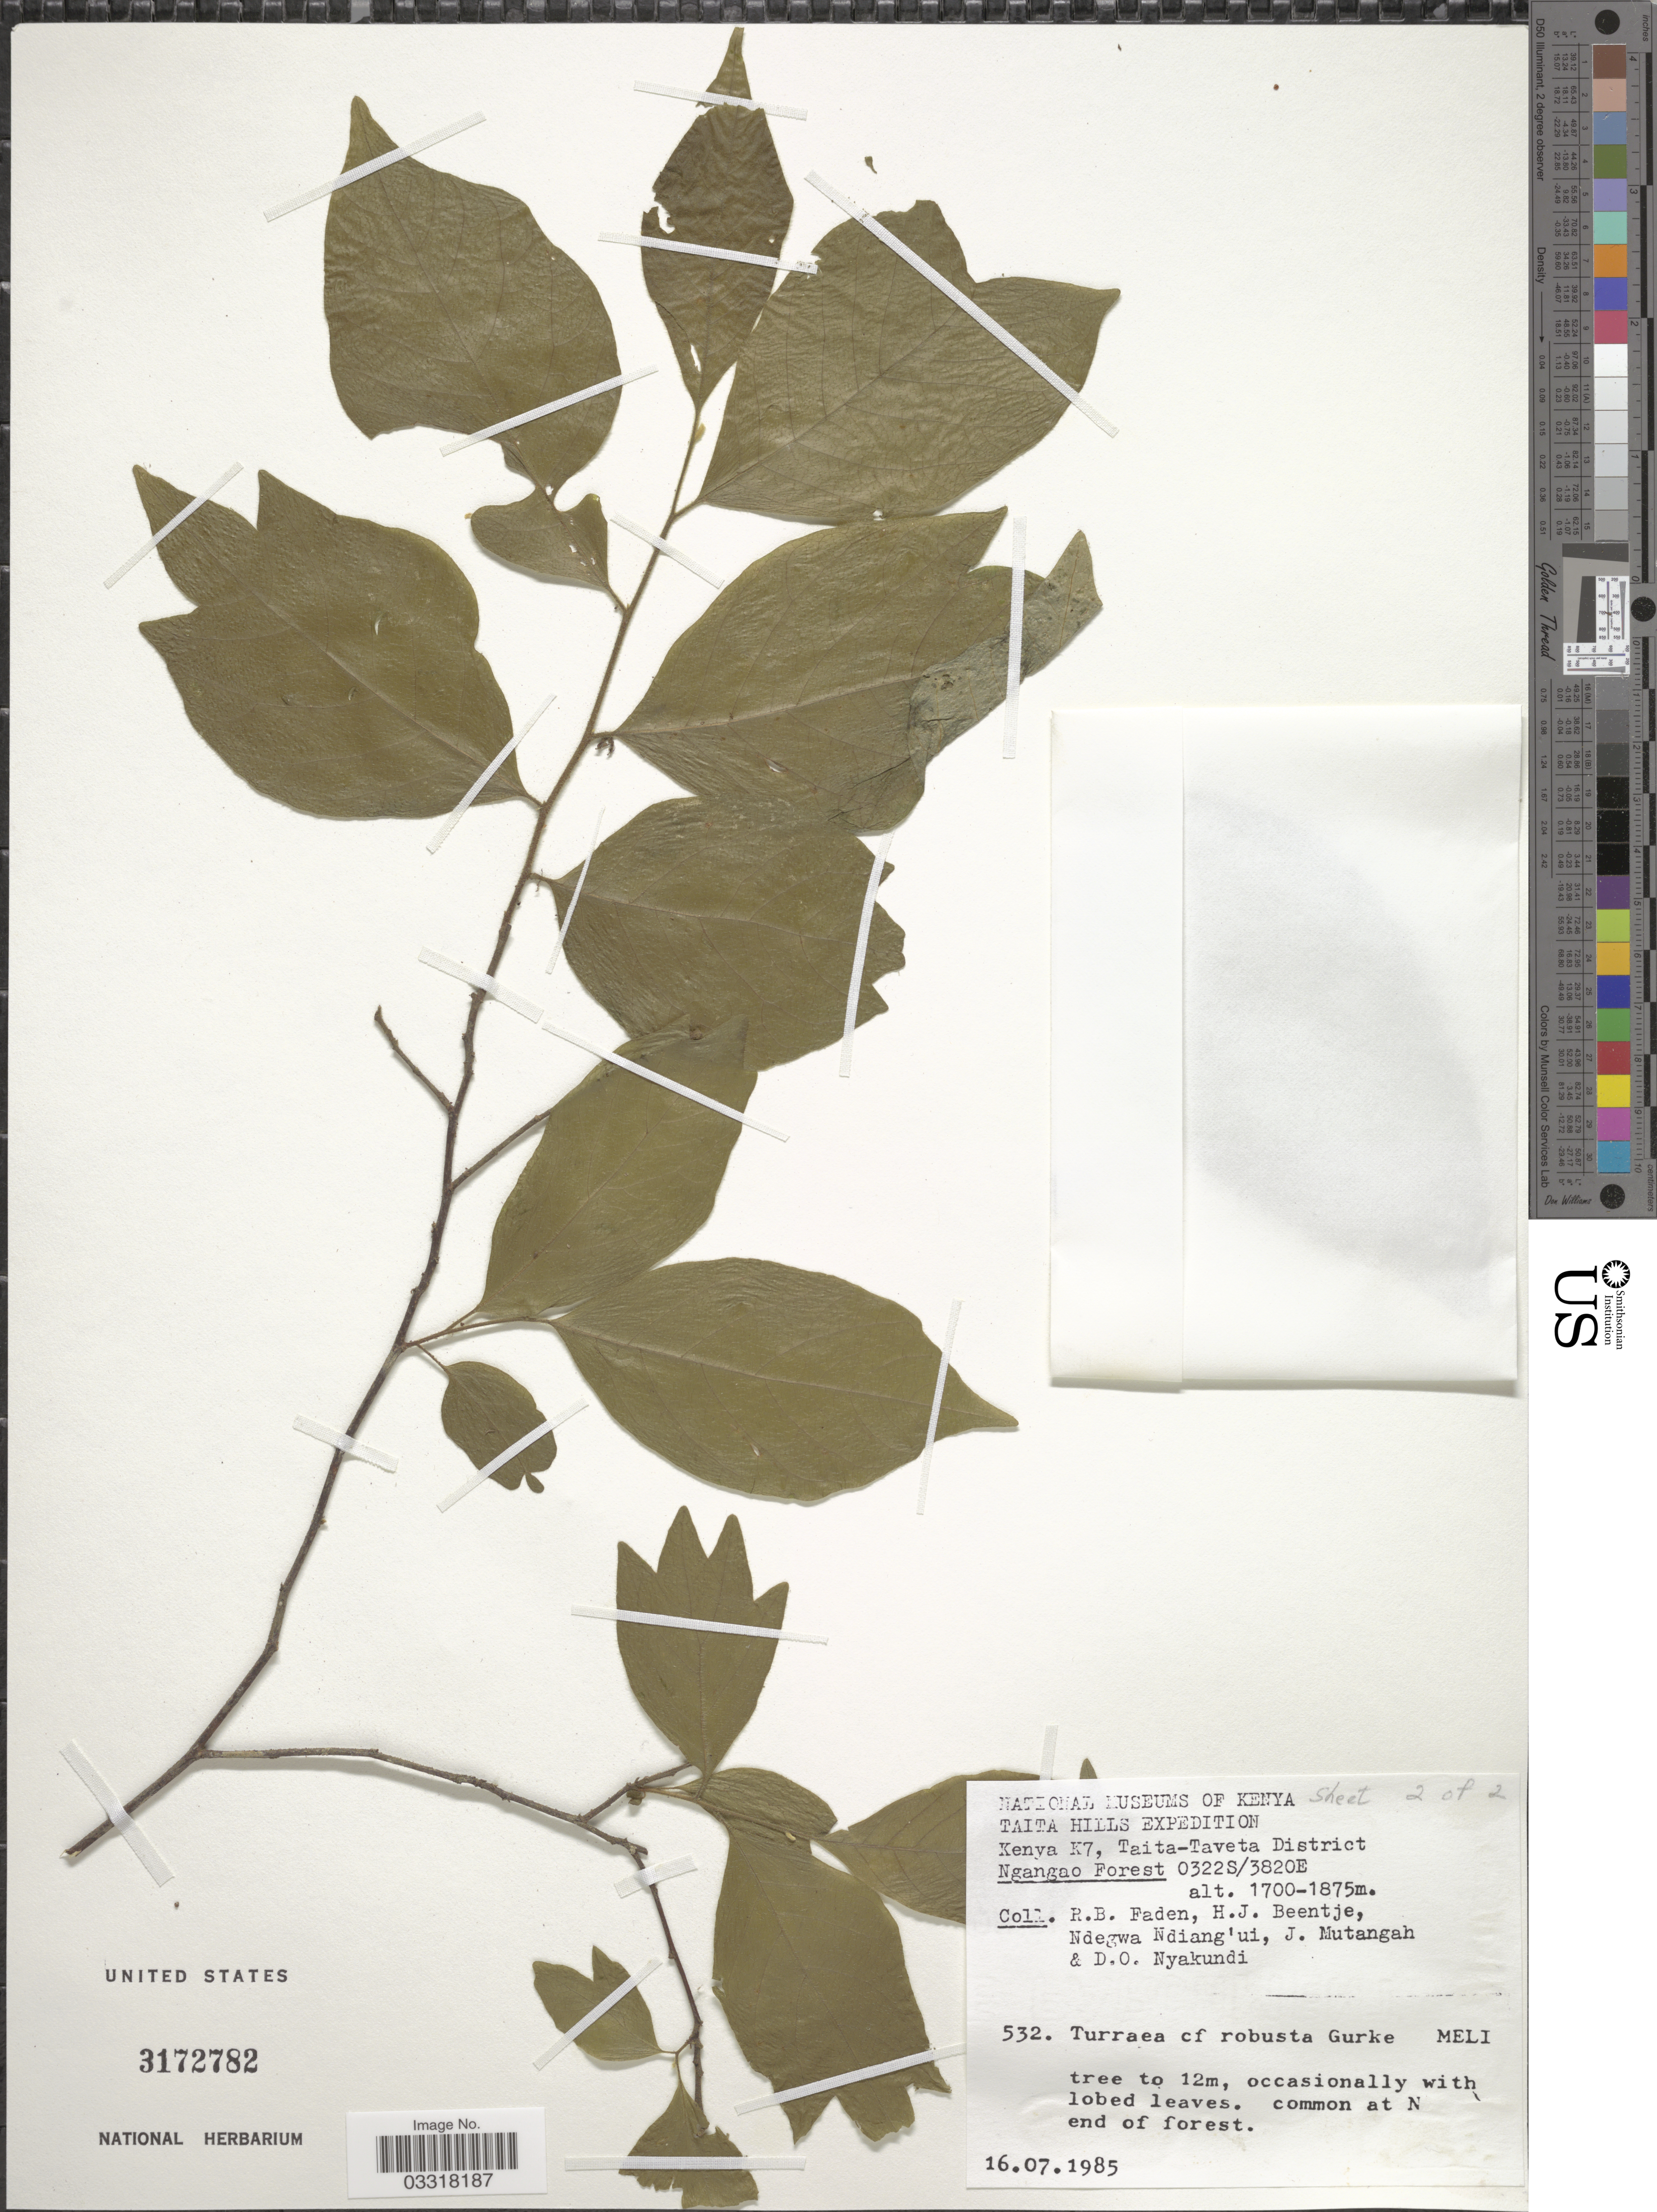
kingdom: Plantae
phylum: Tracheophyta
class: Magnoliopsida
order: Sapindales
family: Meliaceae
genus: Turraea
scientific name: Turraea robusta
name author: Gürke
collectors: R. B. Faden, H. J. Beentje, Ndegwa Ndiang'ui, J. Mutangah & D. Nyakundi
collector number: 532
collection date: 1985-07-16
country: Kenya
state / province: Taita Taveta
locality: Taita-Taveta District. Ngangao Forest.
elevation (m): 1700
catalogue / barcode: US 3172782